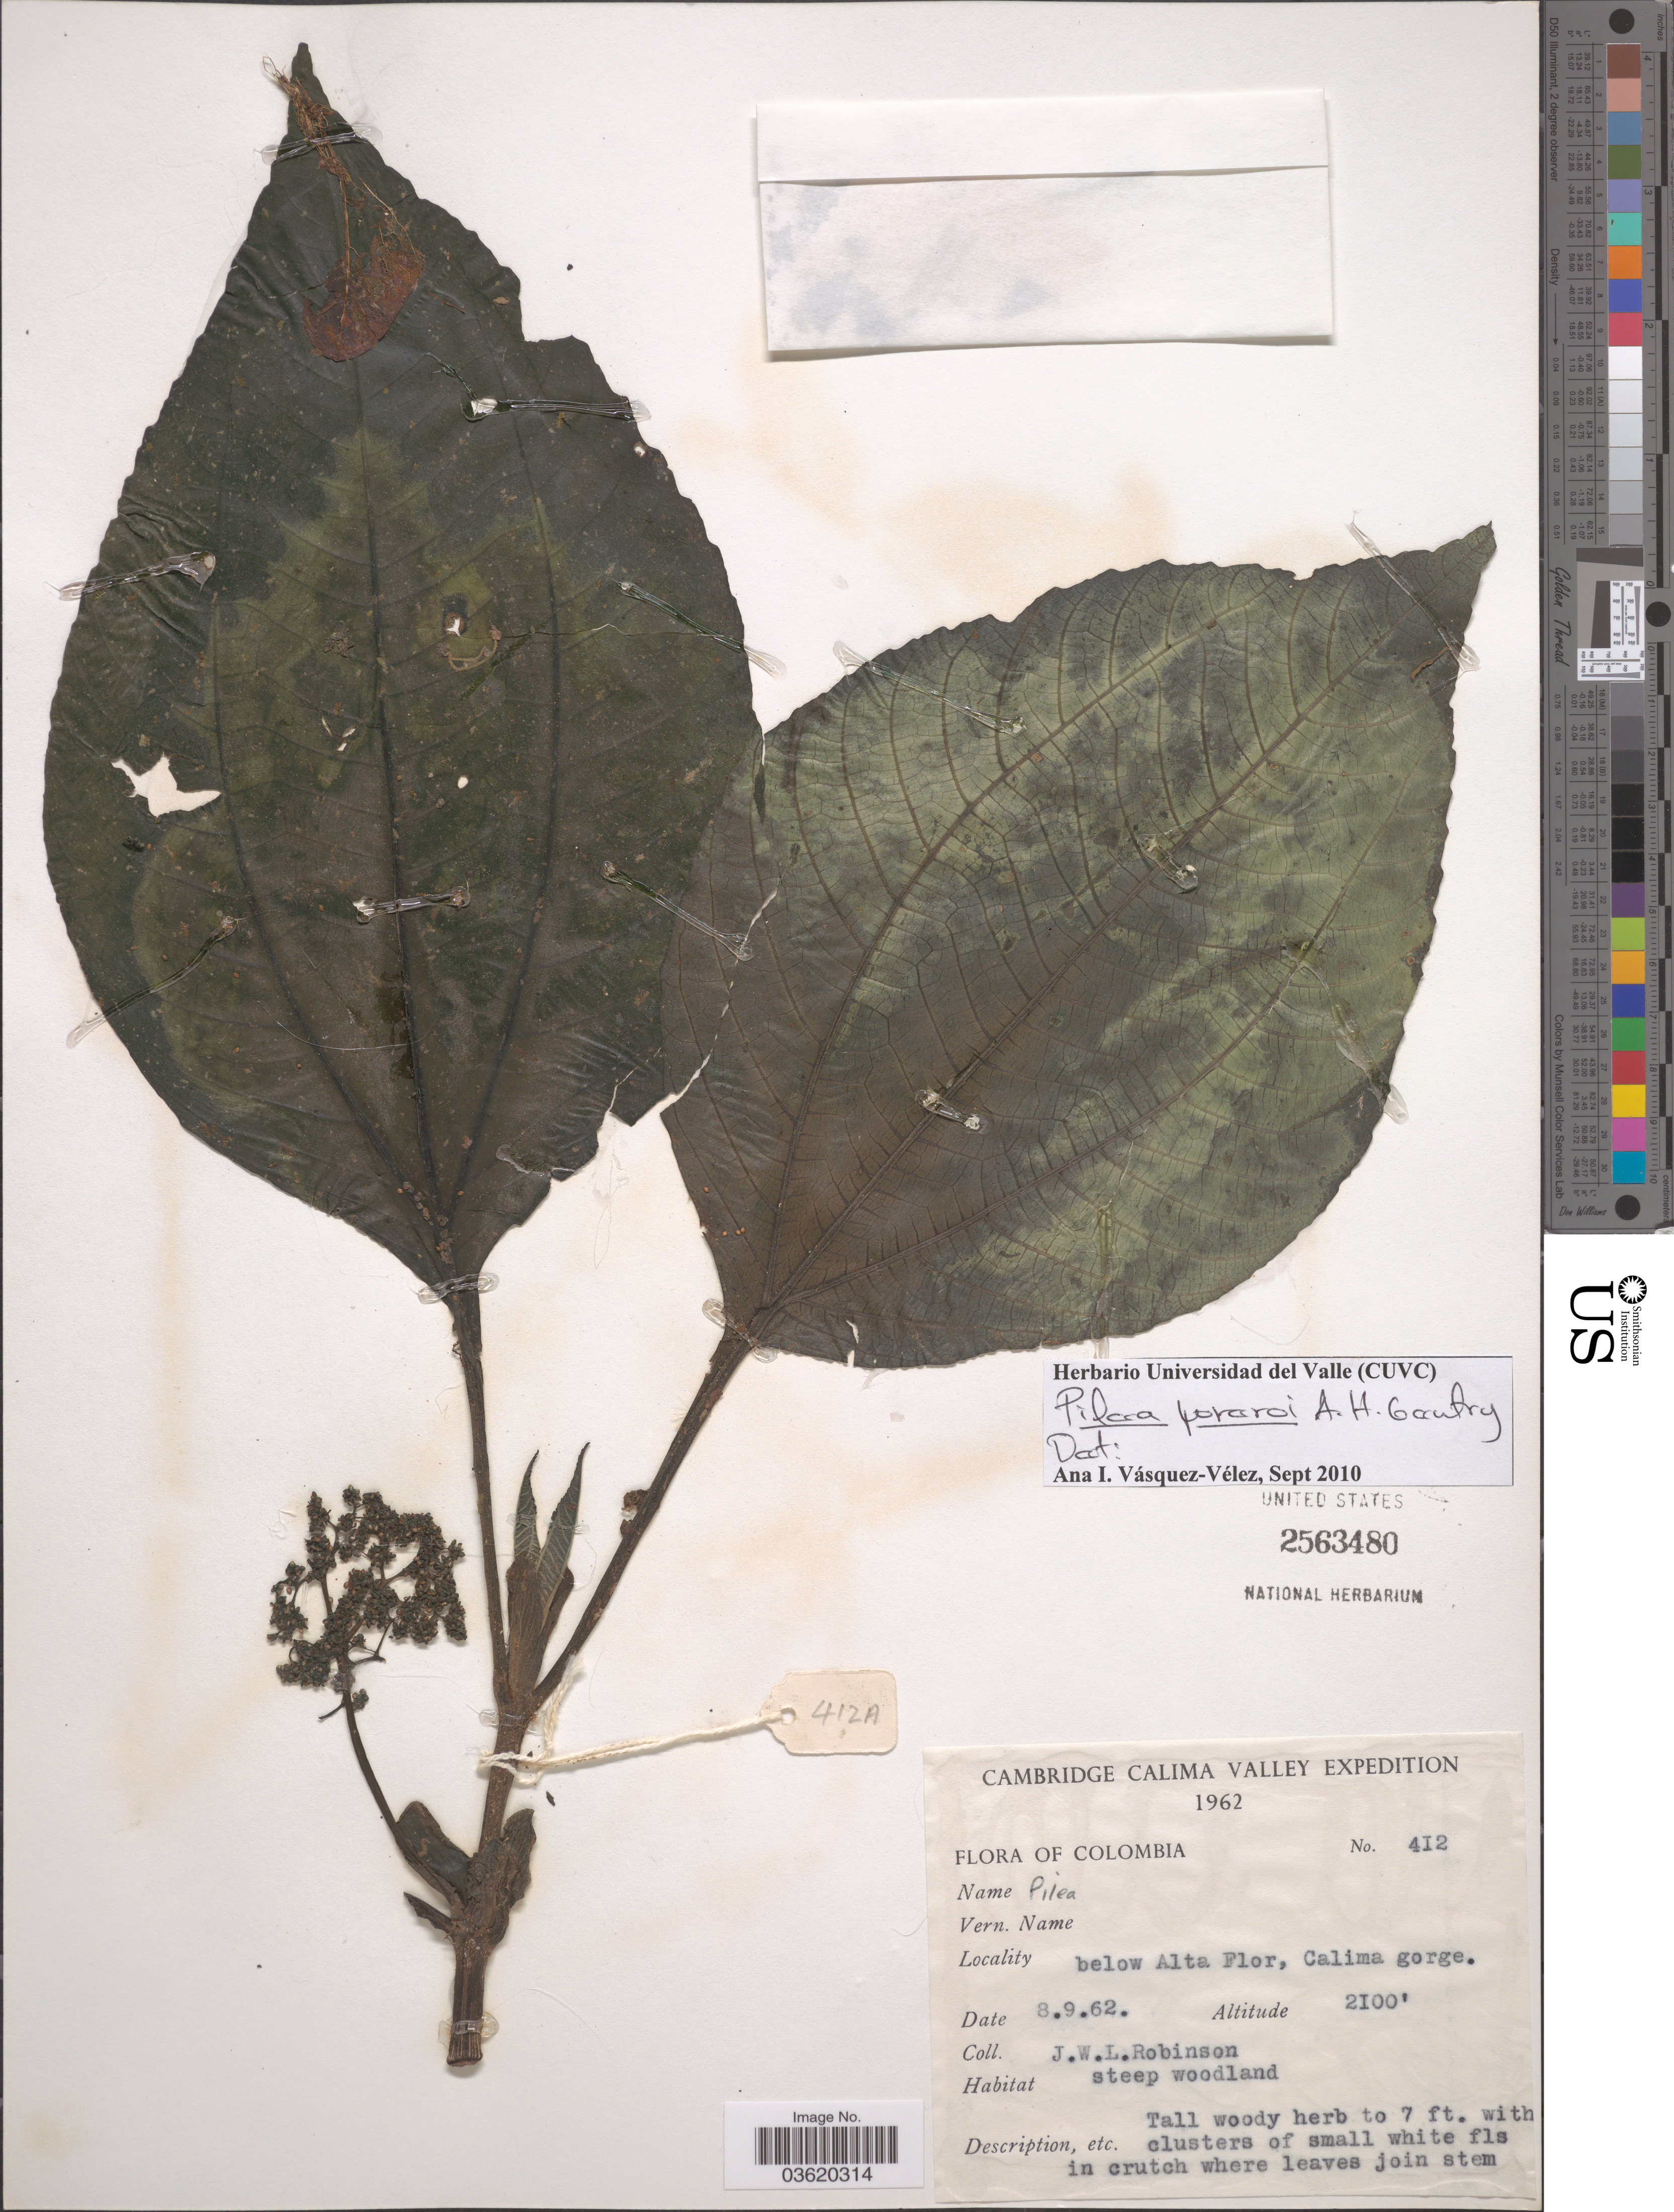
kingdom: Plantae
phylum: Tracheophyta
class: Magnoliopsida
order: Rosales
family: Urticaceae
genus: Pilea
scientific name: Pilea foreroi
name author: A.H. Gentry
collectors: J. W. Robinson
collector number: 412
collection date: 1962-09-08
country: Colombia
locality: Calima Valley. Below Alta Flor, Calima gorge.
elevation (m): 640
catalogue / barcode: US 2563480